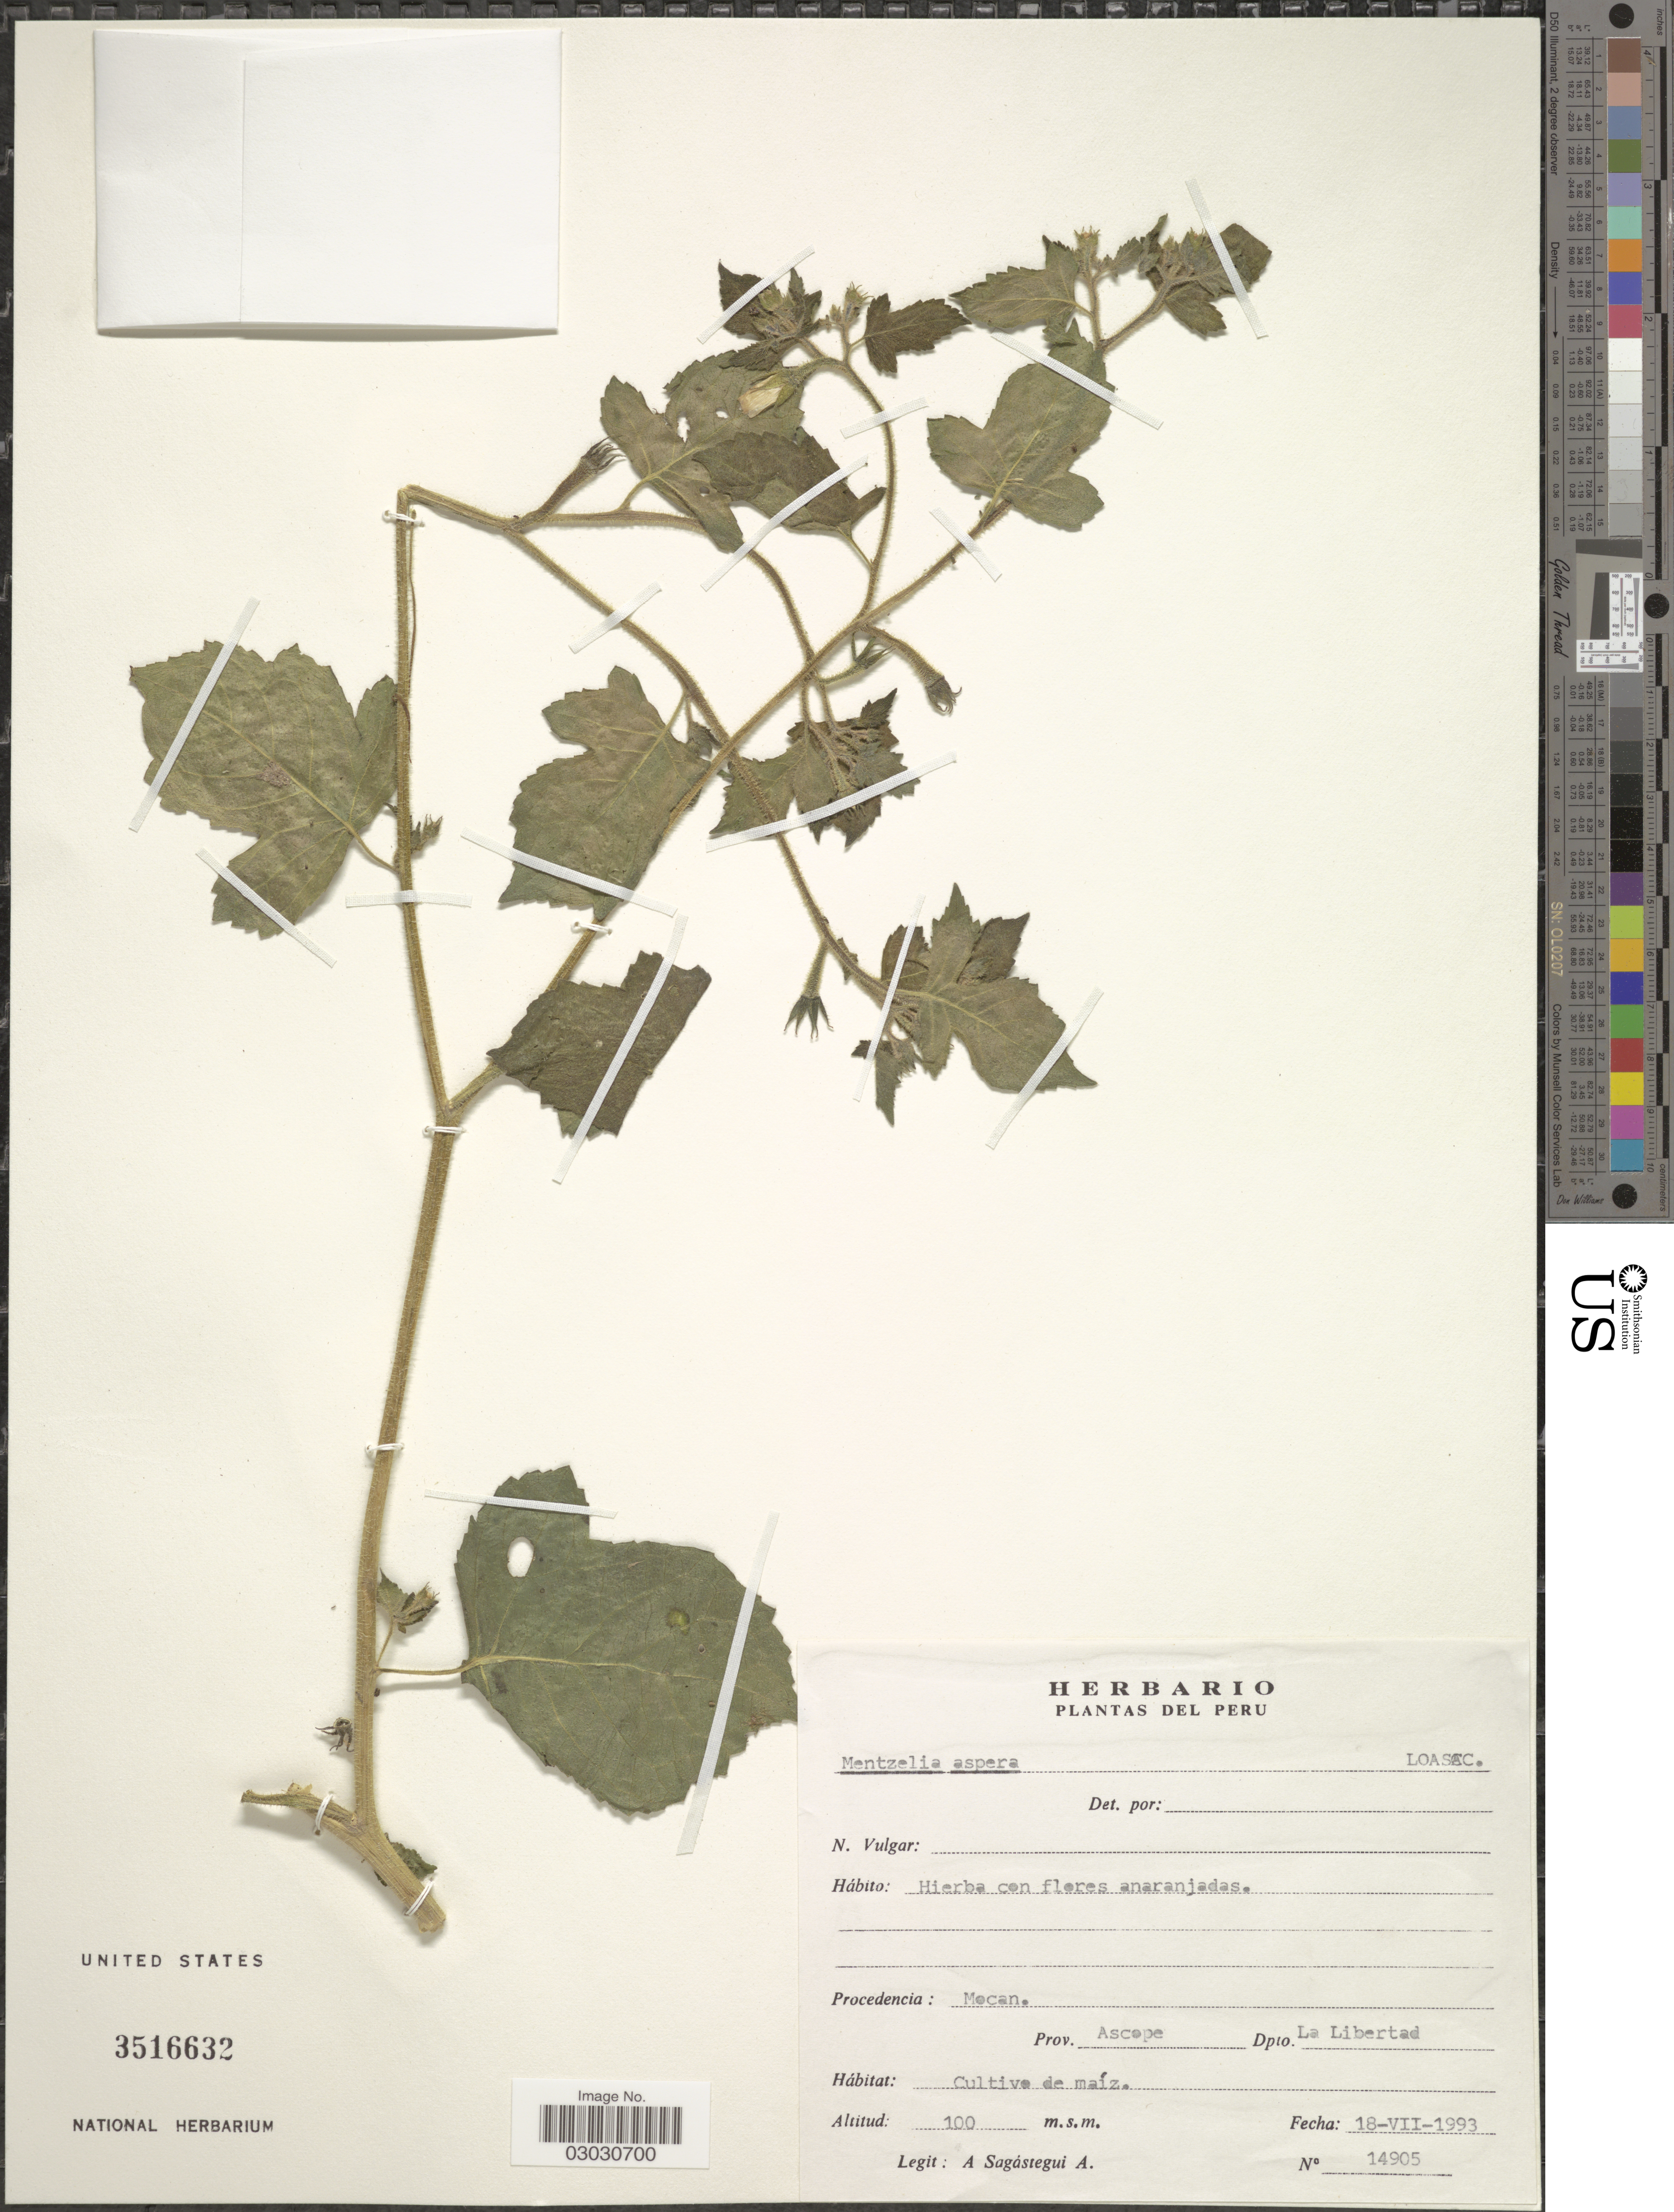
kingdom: Plantae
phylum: Tracheophyta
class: Magnoliopsida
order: Cornales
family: Loasaceae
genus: Mentzelia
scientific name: Mentzelia aspera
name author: L.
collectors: A. Sagástegui A.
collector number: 14905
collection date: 1993-07-18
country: Peru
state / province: La Libertad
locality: Mocan. Prov. Ascope. Dpto. La Libertad.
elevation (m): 100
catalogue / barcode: US 3516632